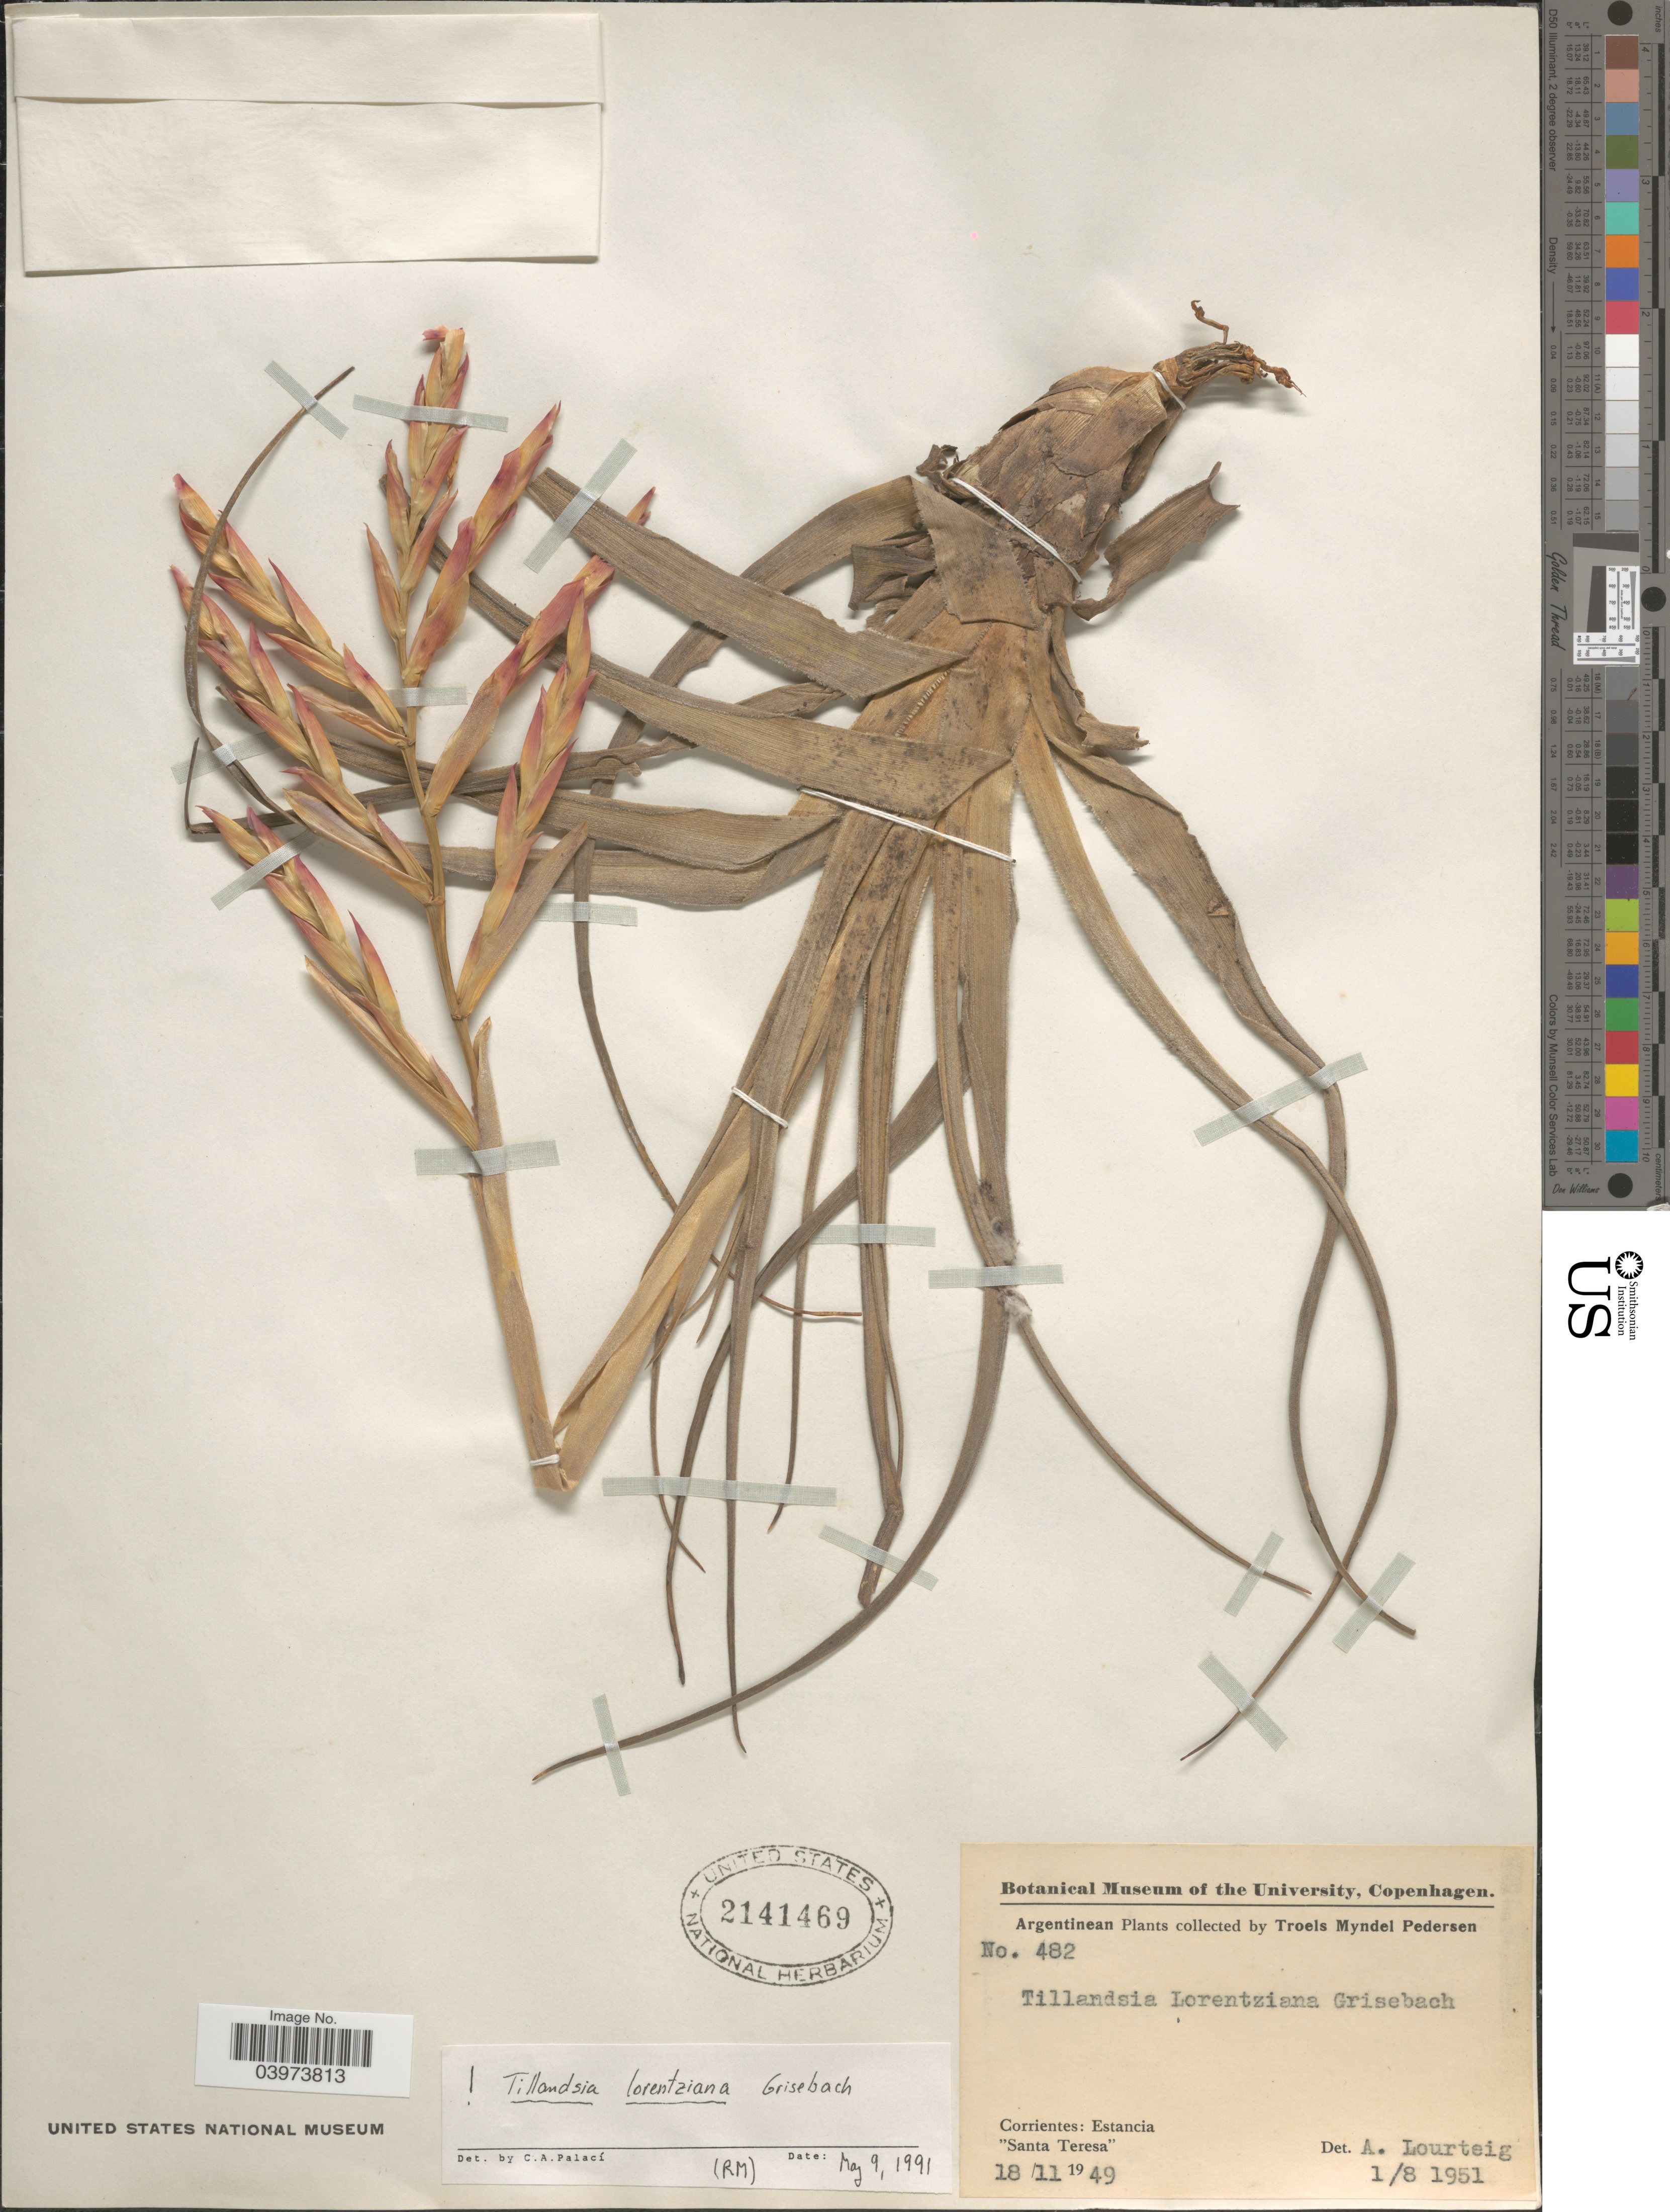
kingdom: Plantae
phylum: Tracheophyta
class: Liliopsida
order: Poales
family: Bromeliaceae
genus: Tillandsia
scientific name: Tillandsia lorentziana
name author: Griseb.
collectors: T. Pederson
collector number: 482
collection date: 1951-08-01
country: Argentina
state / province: Corrientes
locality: Estancia: "Santa Teresa".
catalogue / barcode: US 2141469